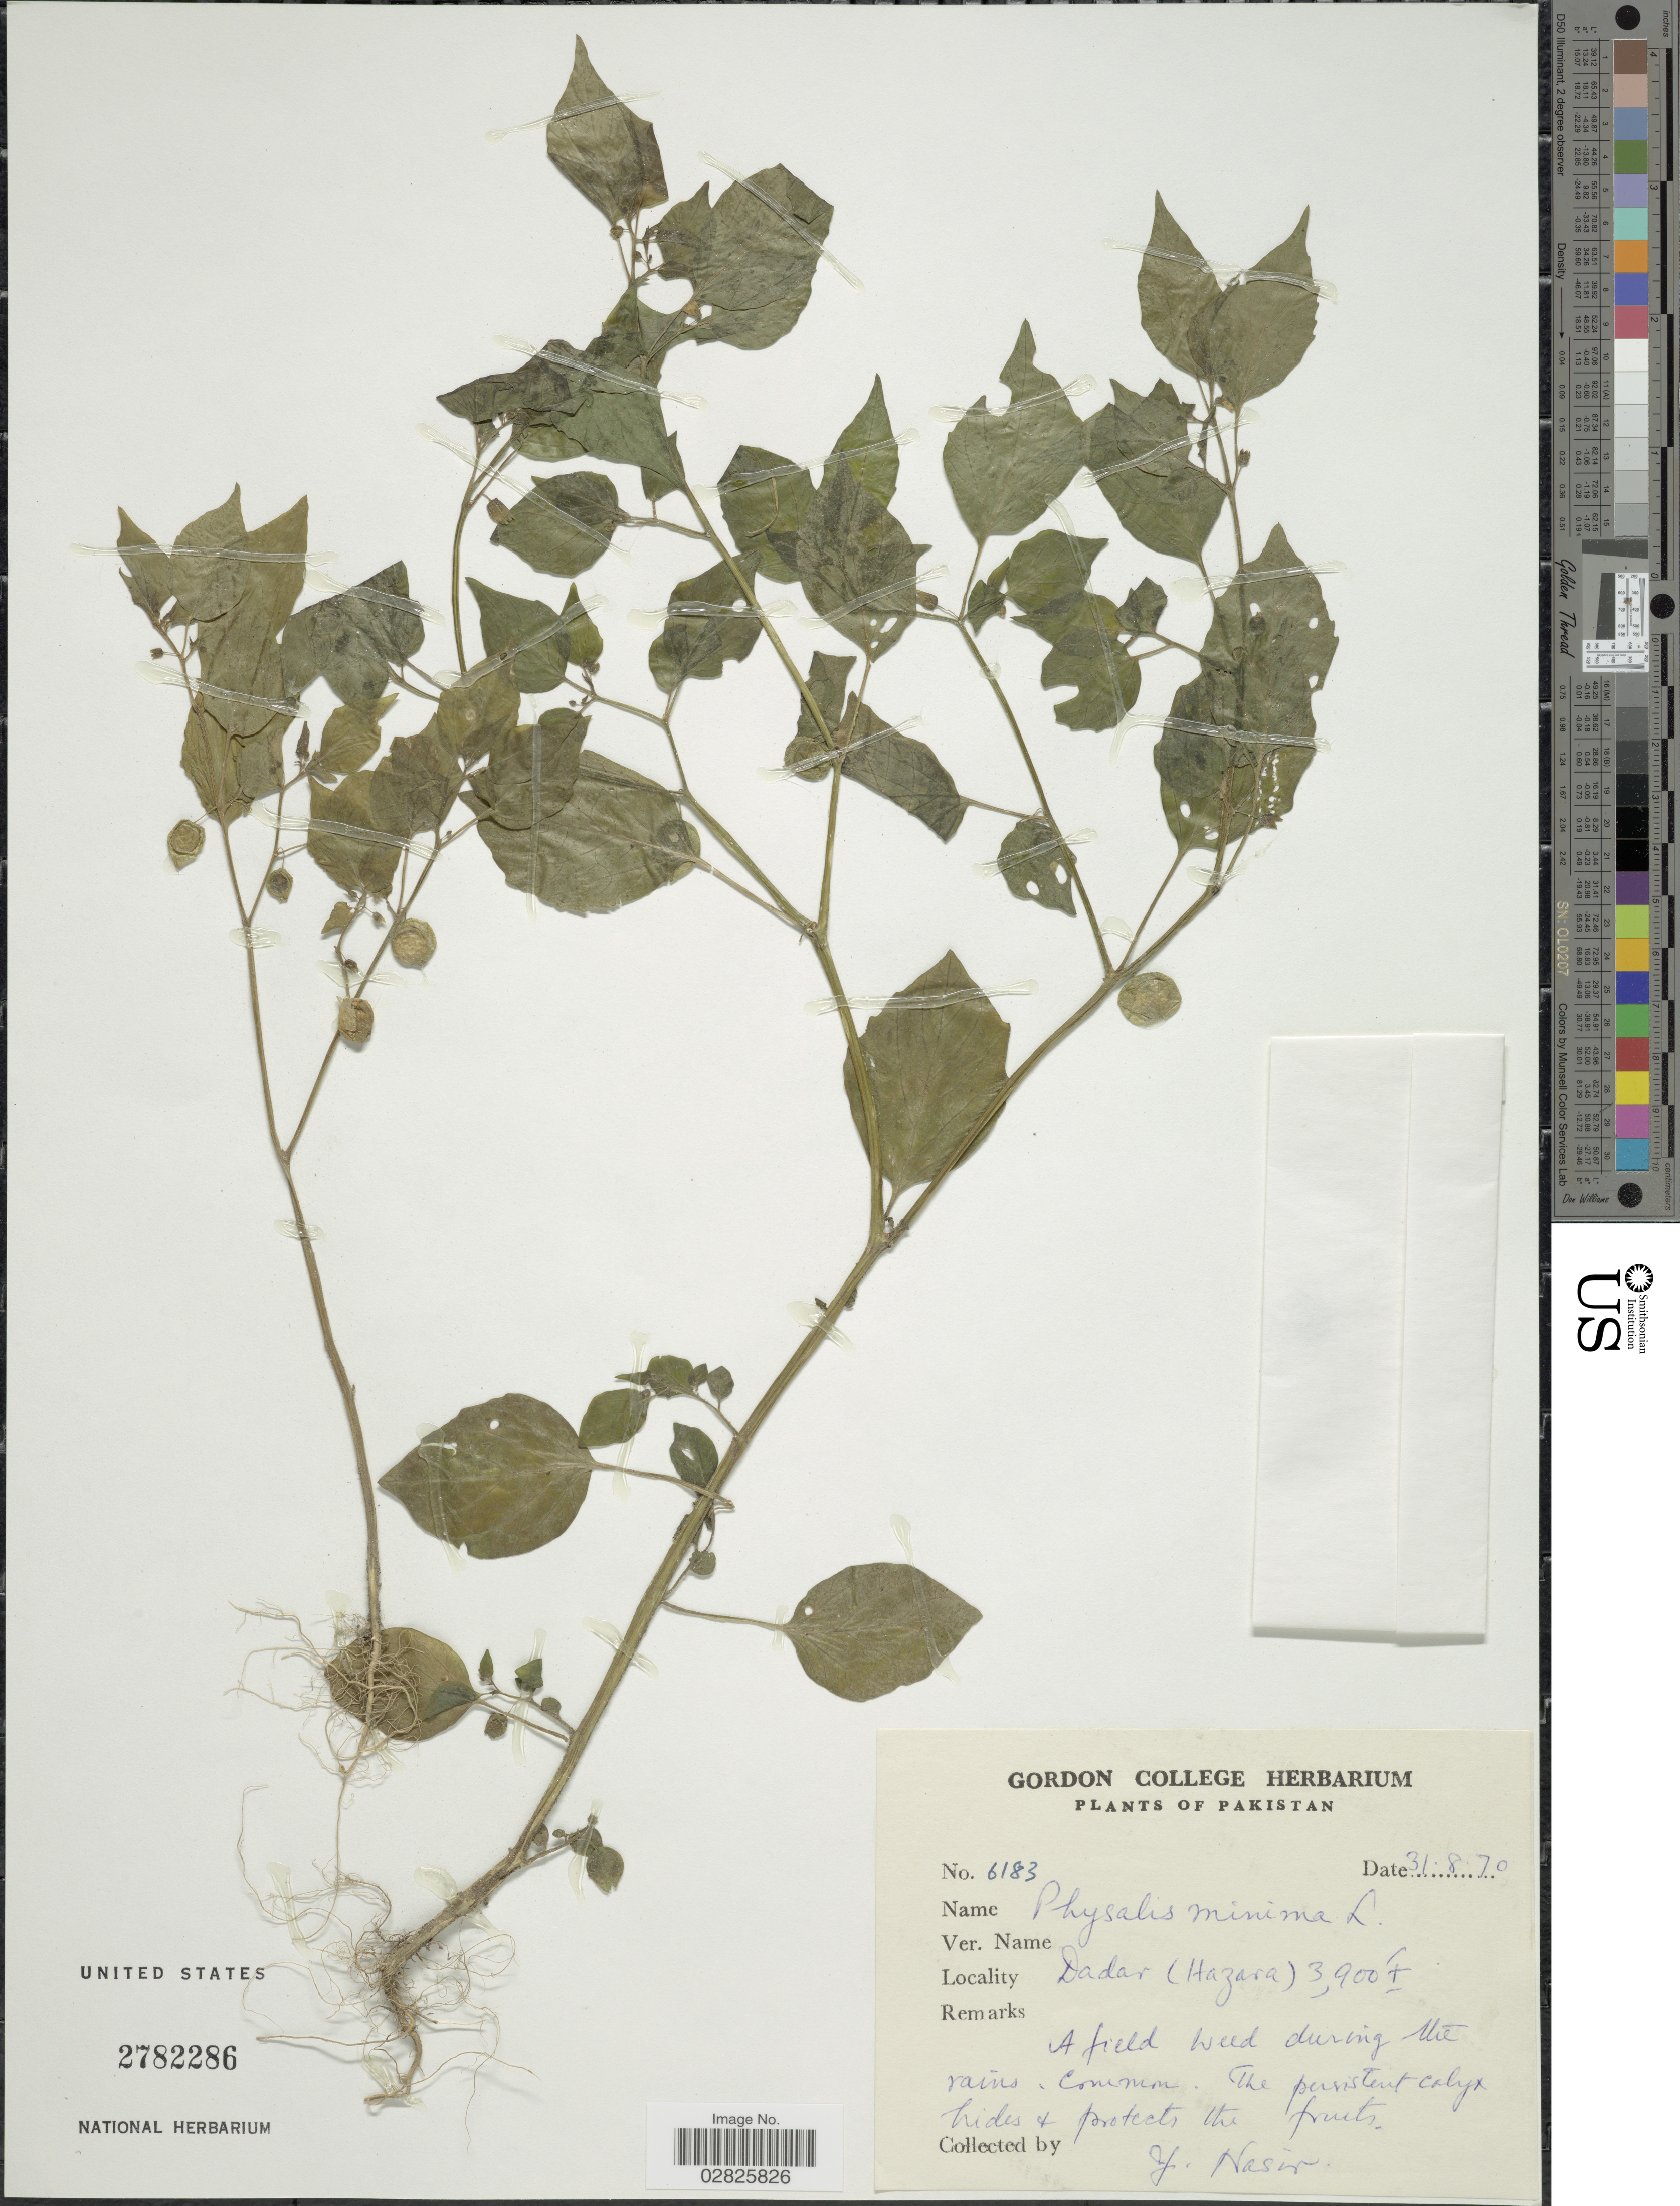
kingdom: Plantae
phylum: Tracheophyta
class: Magnoliopsida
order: Solanales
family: Solanaceae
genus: Physalis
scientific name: Physalis minima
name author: L.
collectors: Y. Nasir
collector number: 6183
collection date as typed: Transcribed d/m/y: 31/8/70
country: Pakistan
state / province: Khyber Pakhtunkhwa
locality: Dadar (Hazara).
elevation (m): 1189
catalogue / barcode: US 2782286